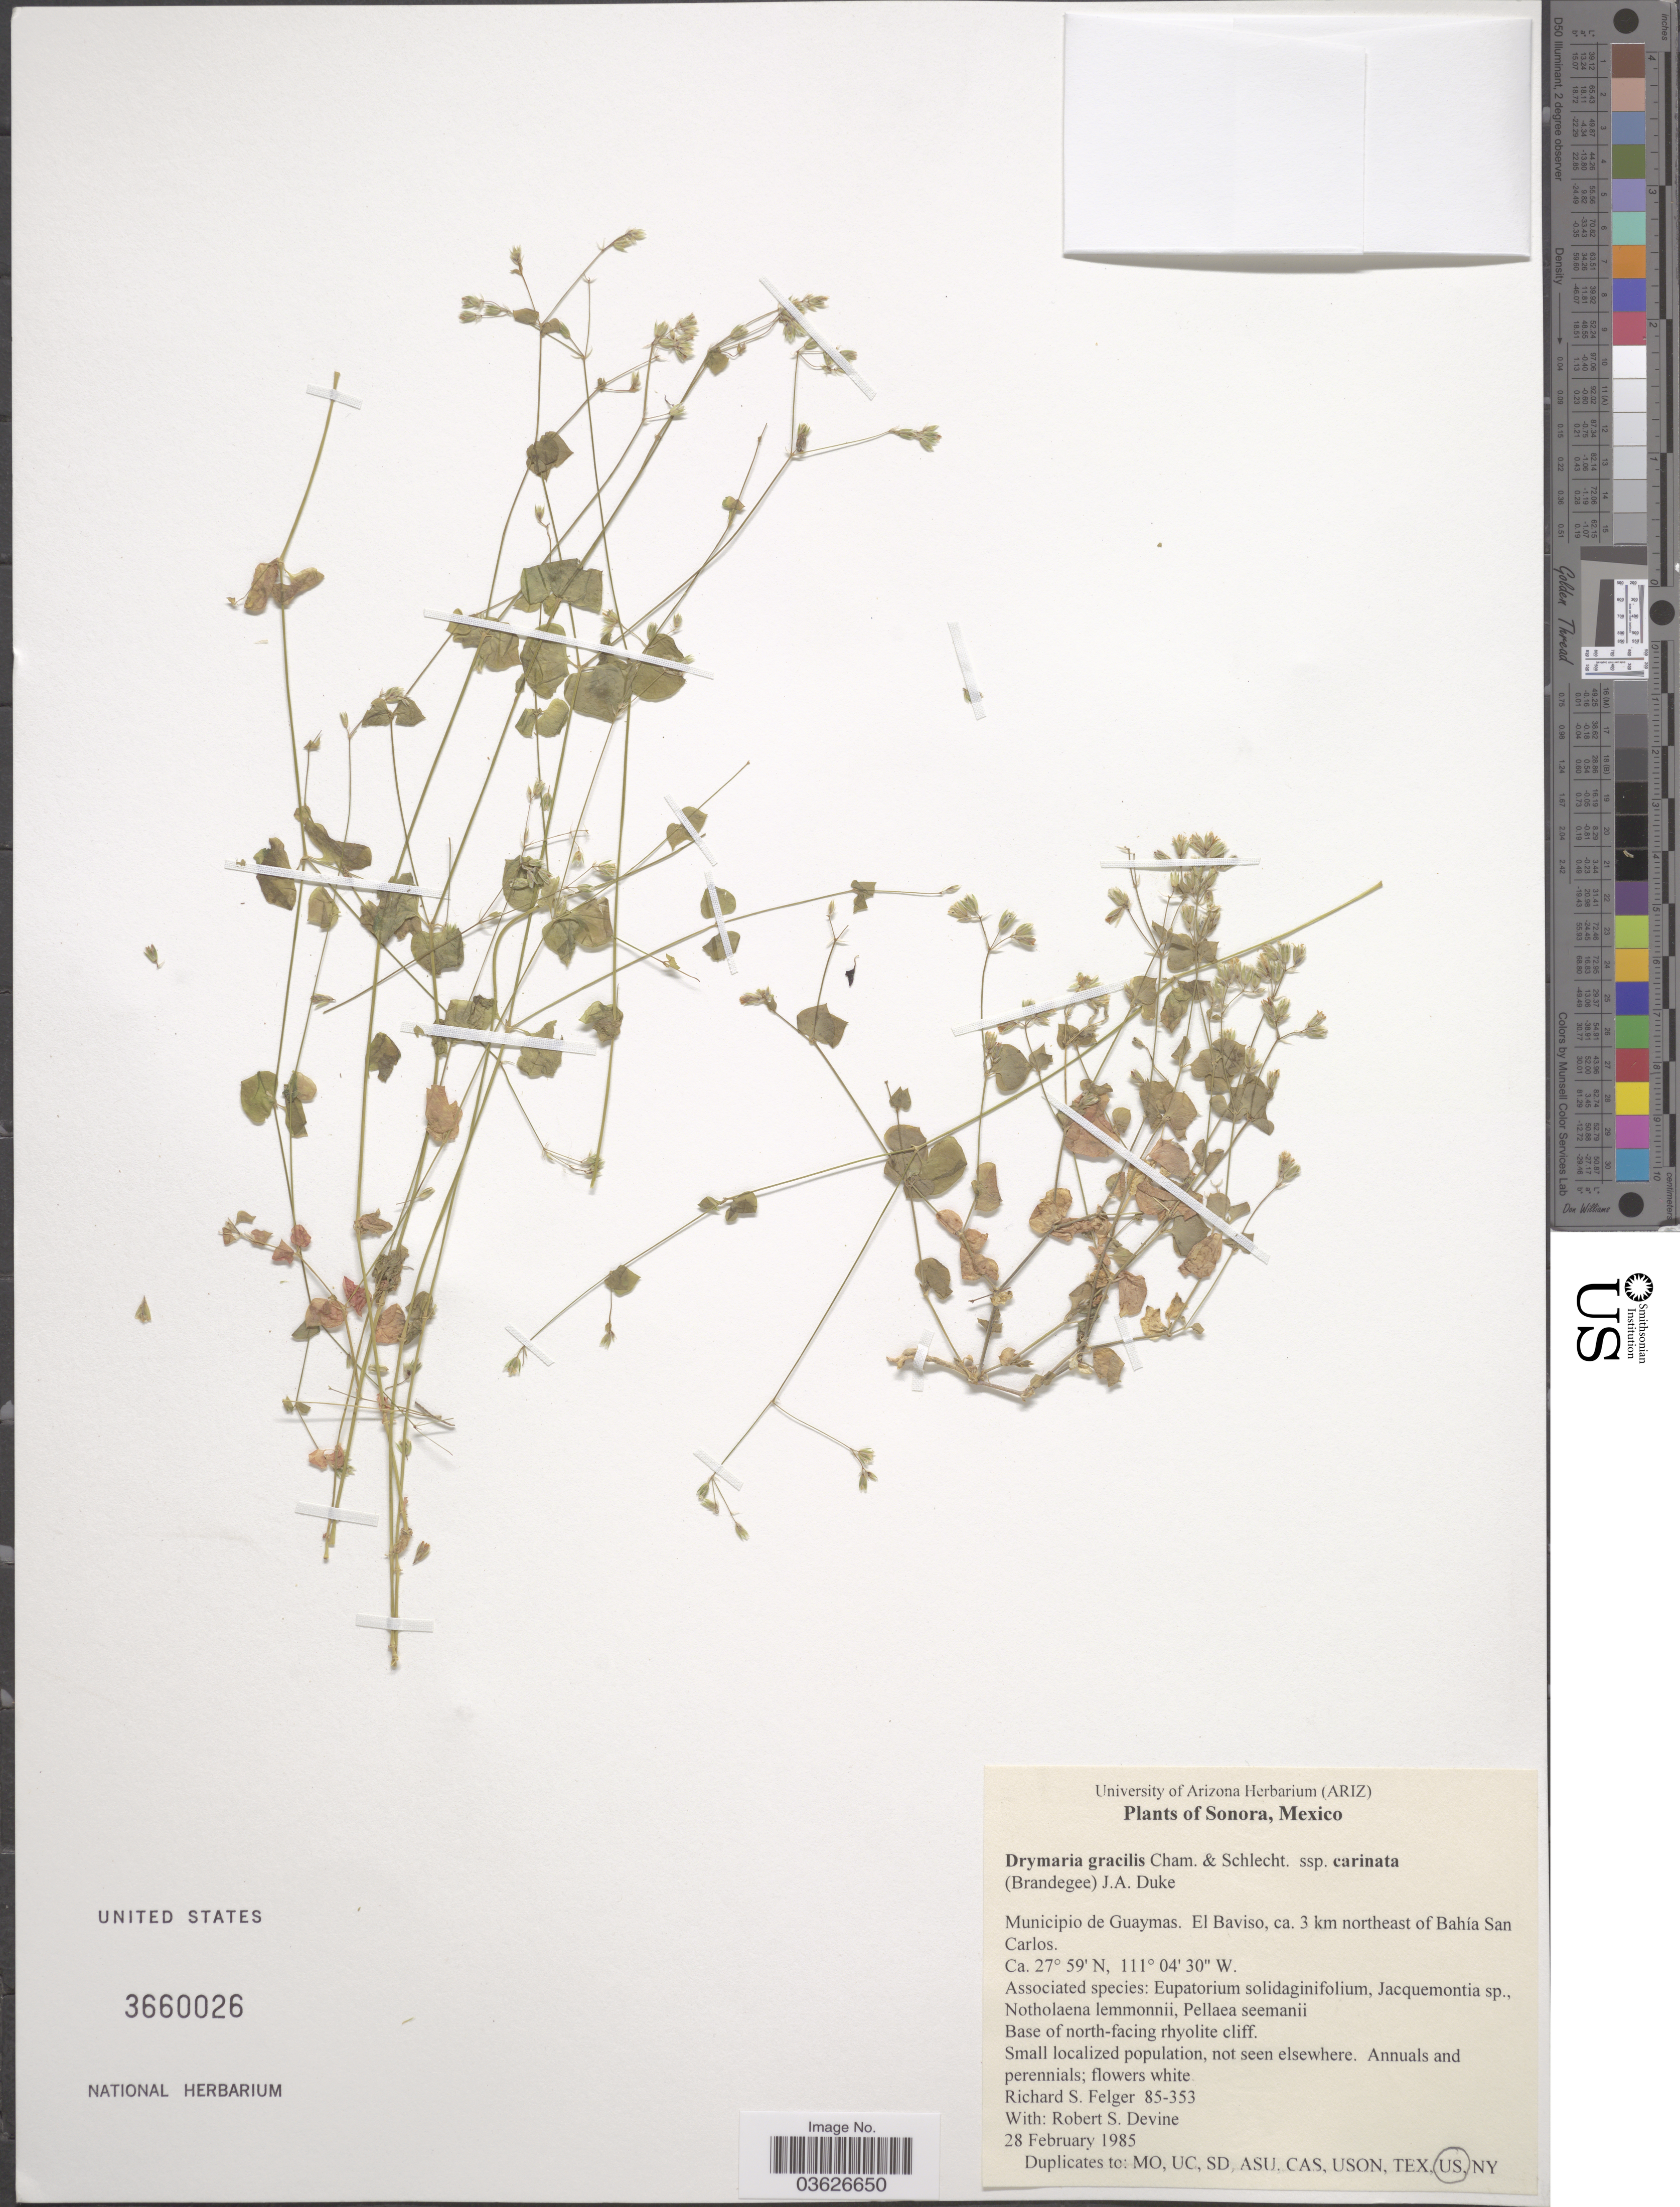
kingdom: Plantae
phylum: Tracheophyta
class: Magnoliopsida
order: Caryophyllales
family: Caryophyllaceae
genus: Drymaria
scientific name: Drymaria gracilis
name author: Cham. & Schltdl.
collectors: R. S. Felger & R. Devine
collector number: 85-353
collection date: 1985-02-28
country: Mexico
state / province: Sonora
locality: Municipio de Guaymas. El Baviso, ca. 3 km northeast of Bahía San Carlos.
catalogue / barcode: US 3660026